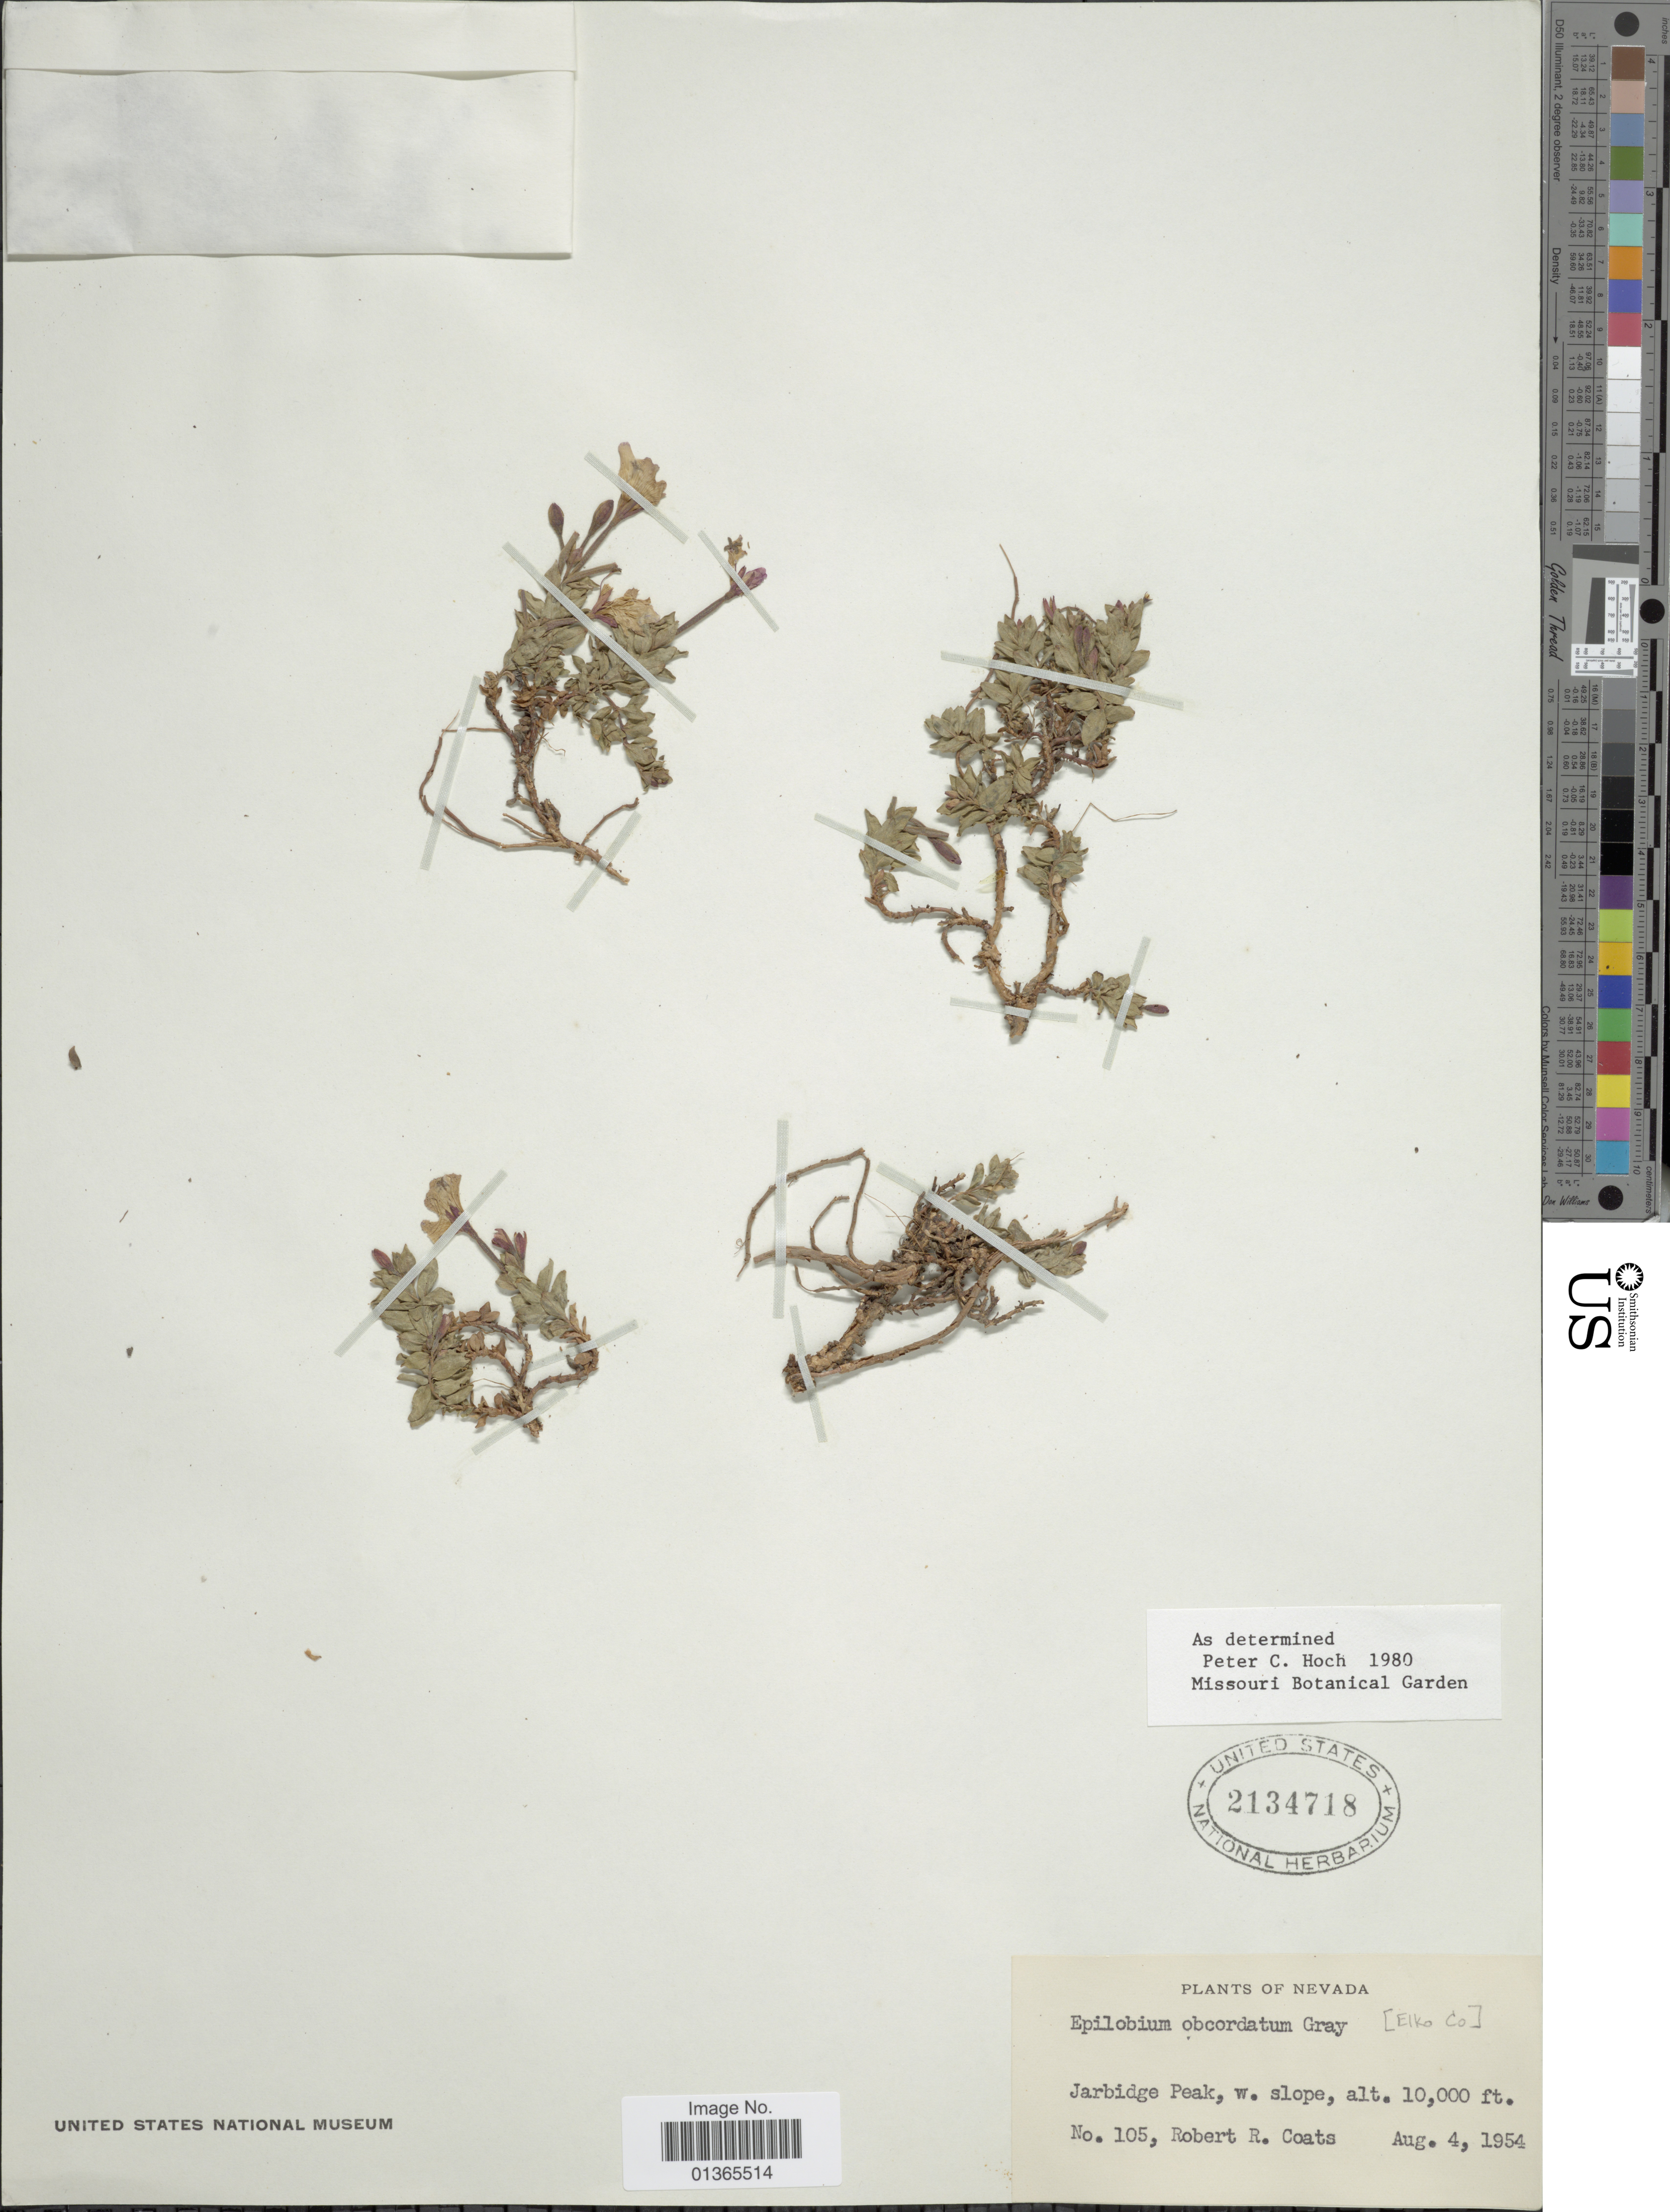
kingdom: Plantae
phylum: Tracheophyta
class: Magnoliopsida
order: Myrtales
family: Onagraceae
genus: Epilobium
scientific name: Epilobium obcordatum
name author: A. Gray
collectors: R. Coats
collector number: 105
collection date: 1954-08-04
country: United States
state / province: Nevada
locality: [Elko Co]. Jarbidge Peak, w. slope.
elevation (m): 3048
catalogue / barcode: US 2134718